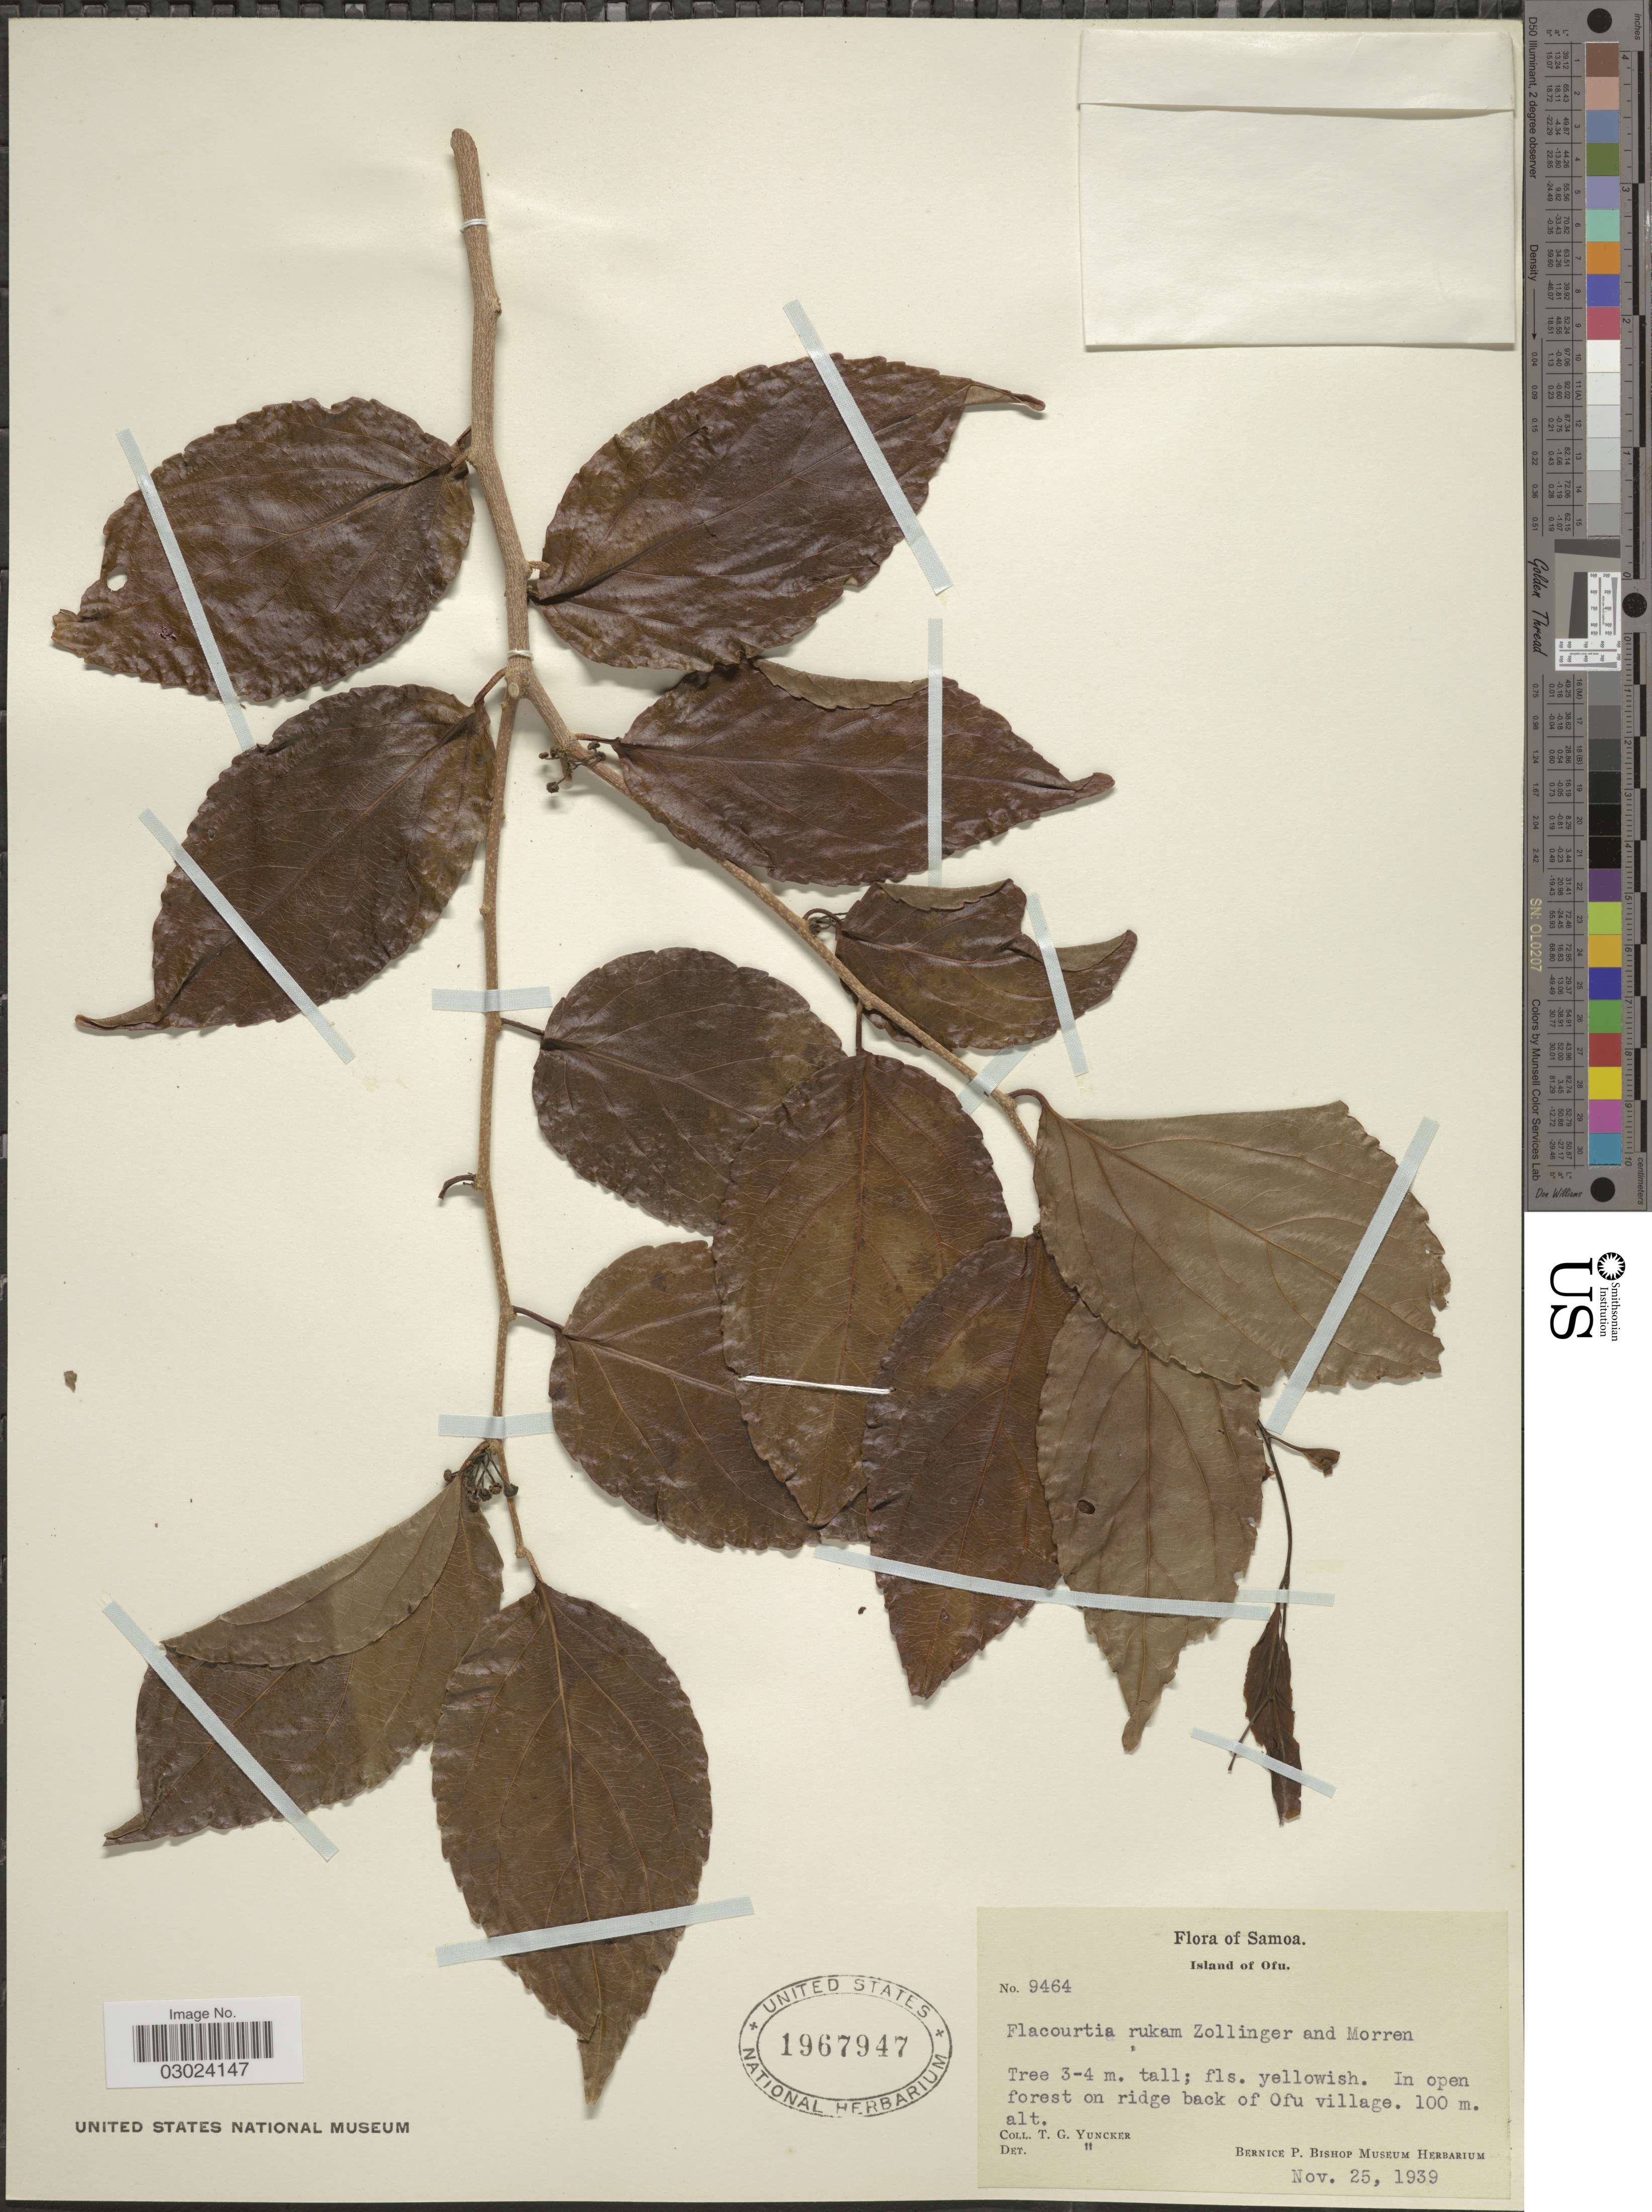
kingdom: Plantae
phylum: Tracheophyta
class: Magnoliopsida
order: Malpighiales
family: Salicaceae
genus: Flacourtia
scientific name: Flacourtia rukam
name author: Zoll. & Moritzi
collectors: T. G. Yuncker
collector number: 9464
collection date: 1939-11-25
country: American Samoa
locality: Samoa. Island of Ofu. In open forest on ridge back of Ofu village.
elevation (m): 100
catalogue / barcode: US 1967947